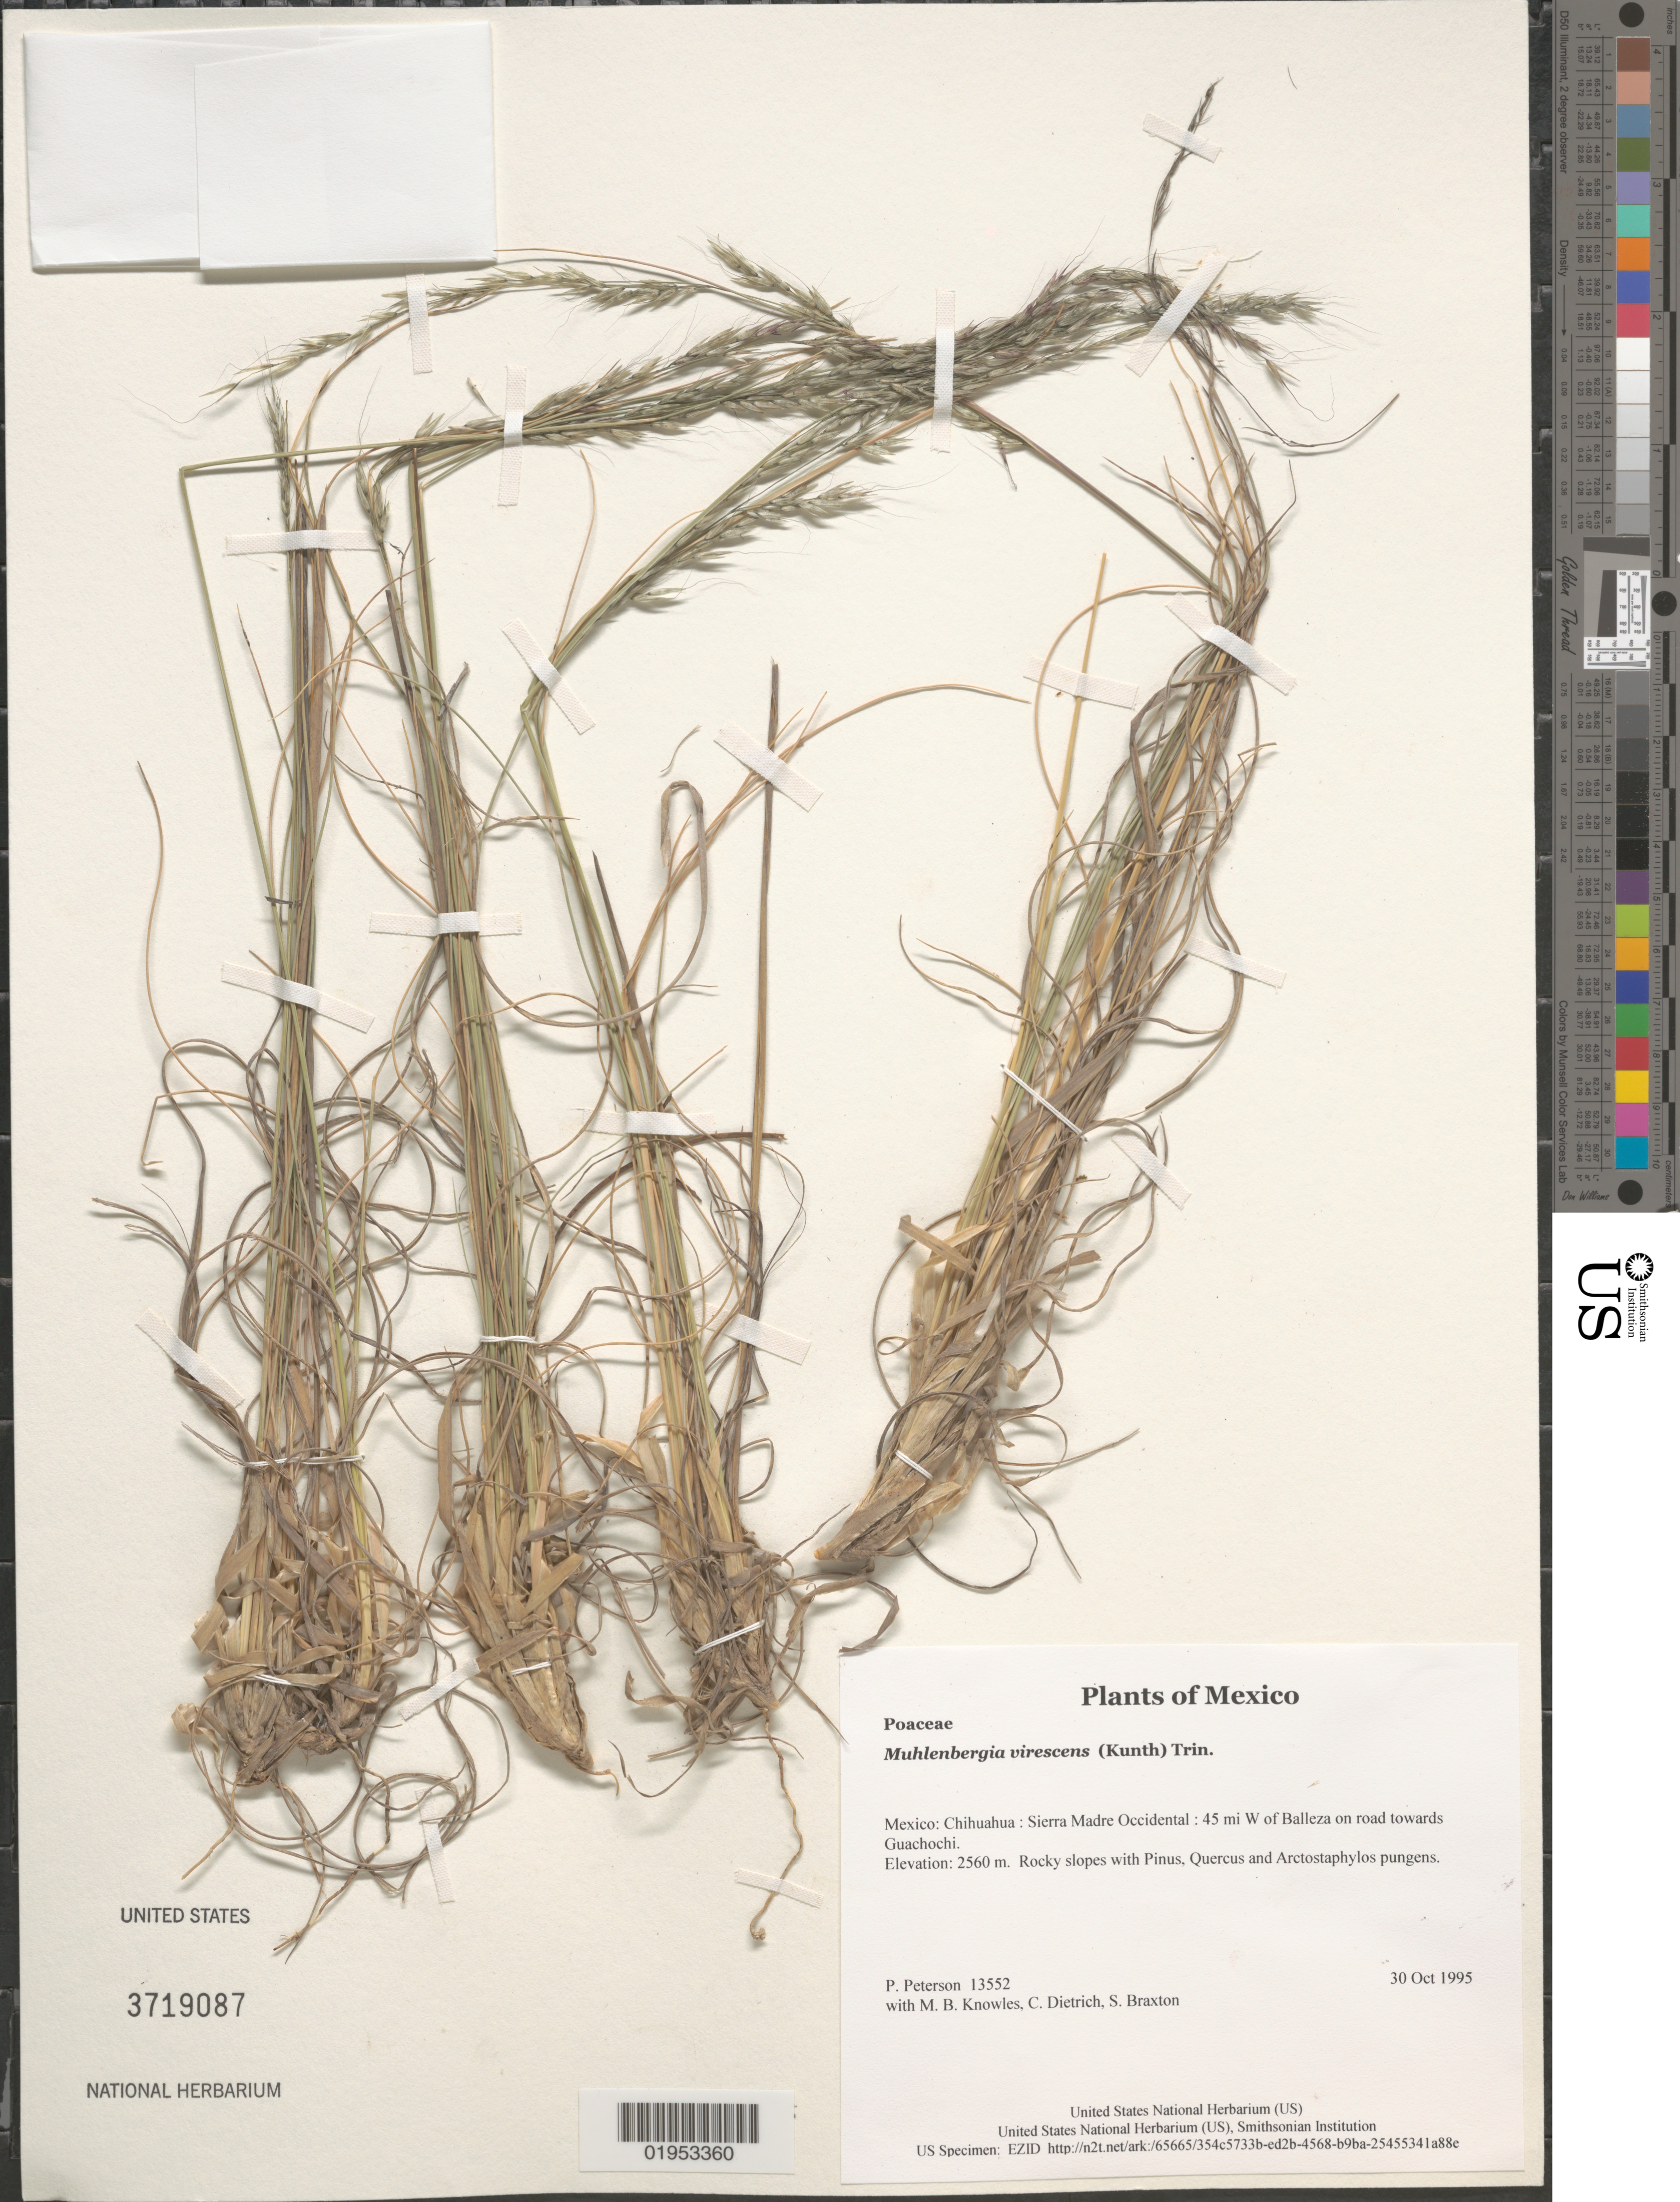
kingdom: Plantae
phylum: Tracheophyta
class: Liliopsida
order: Poales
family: Poaceae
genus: Muhlenbergia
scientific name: Muhlenbergia virescens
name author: (Kunth) Trin.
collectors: P. M. Peterson, M. B. Knowles, C. Dietrich & S. Braxton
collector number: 13552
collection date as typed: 30 Oct 1995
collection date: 1995-10-30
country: Mexico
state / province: Chihuahua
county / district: Sierra Madre Occidental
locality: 45 mi W of Balleza on road towards Guachochi.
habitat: Rocky slopes with Pinus, Quercus and Arctostaphylos pungens.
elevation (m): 2560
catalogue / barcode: US 3719087